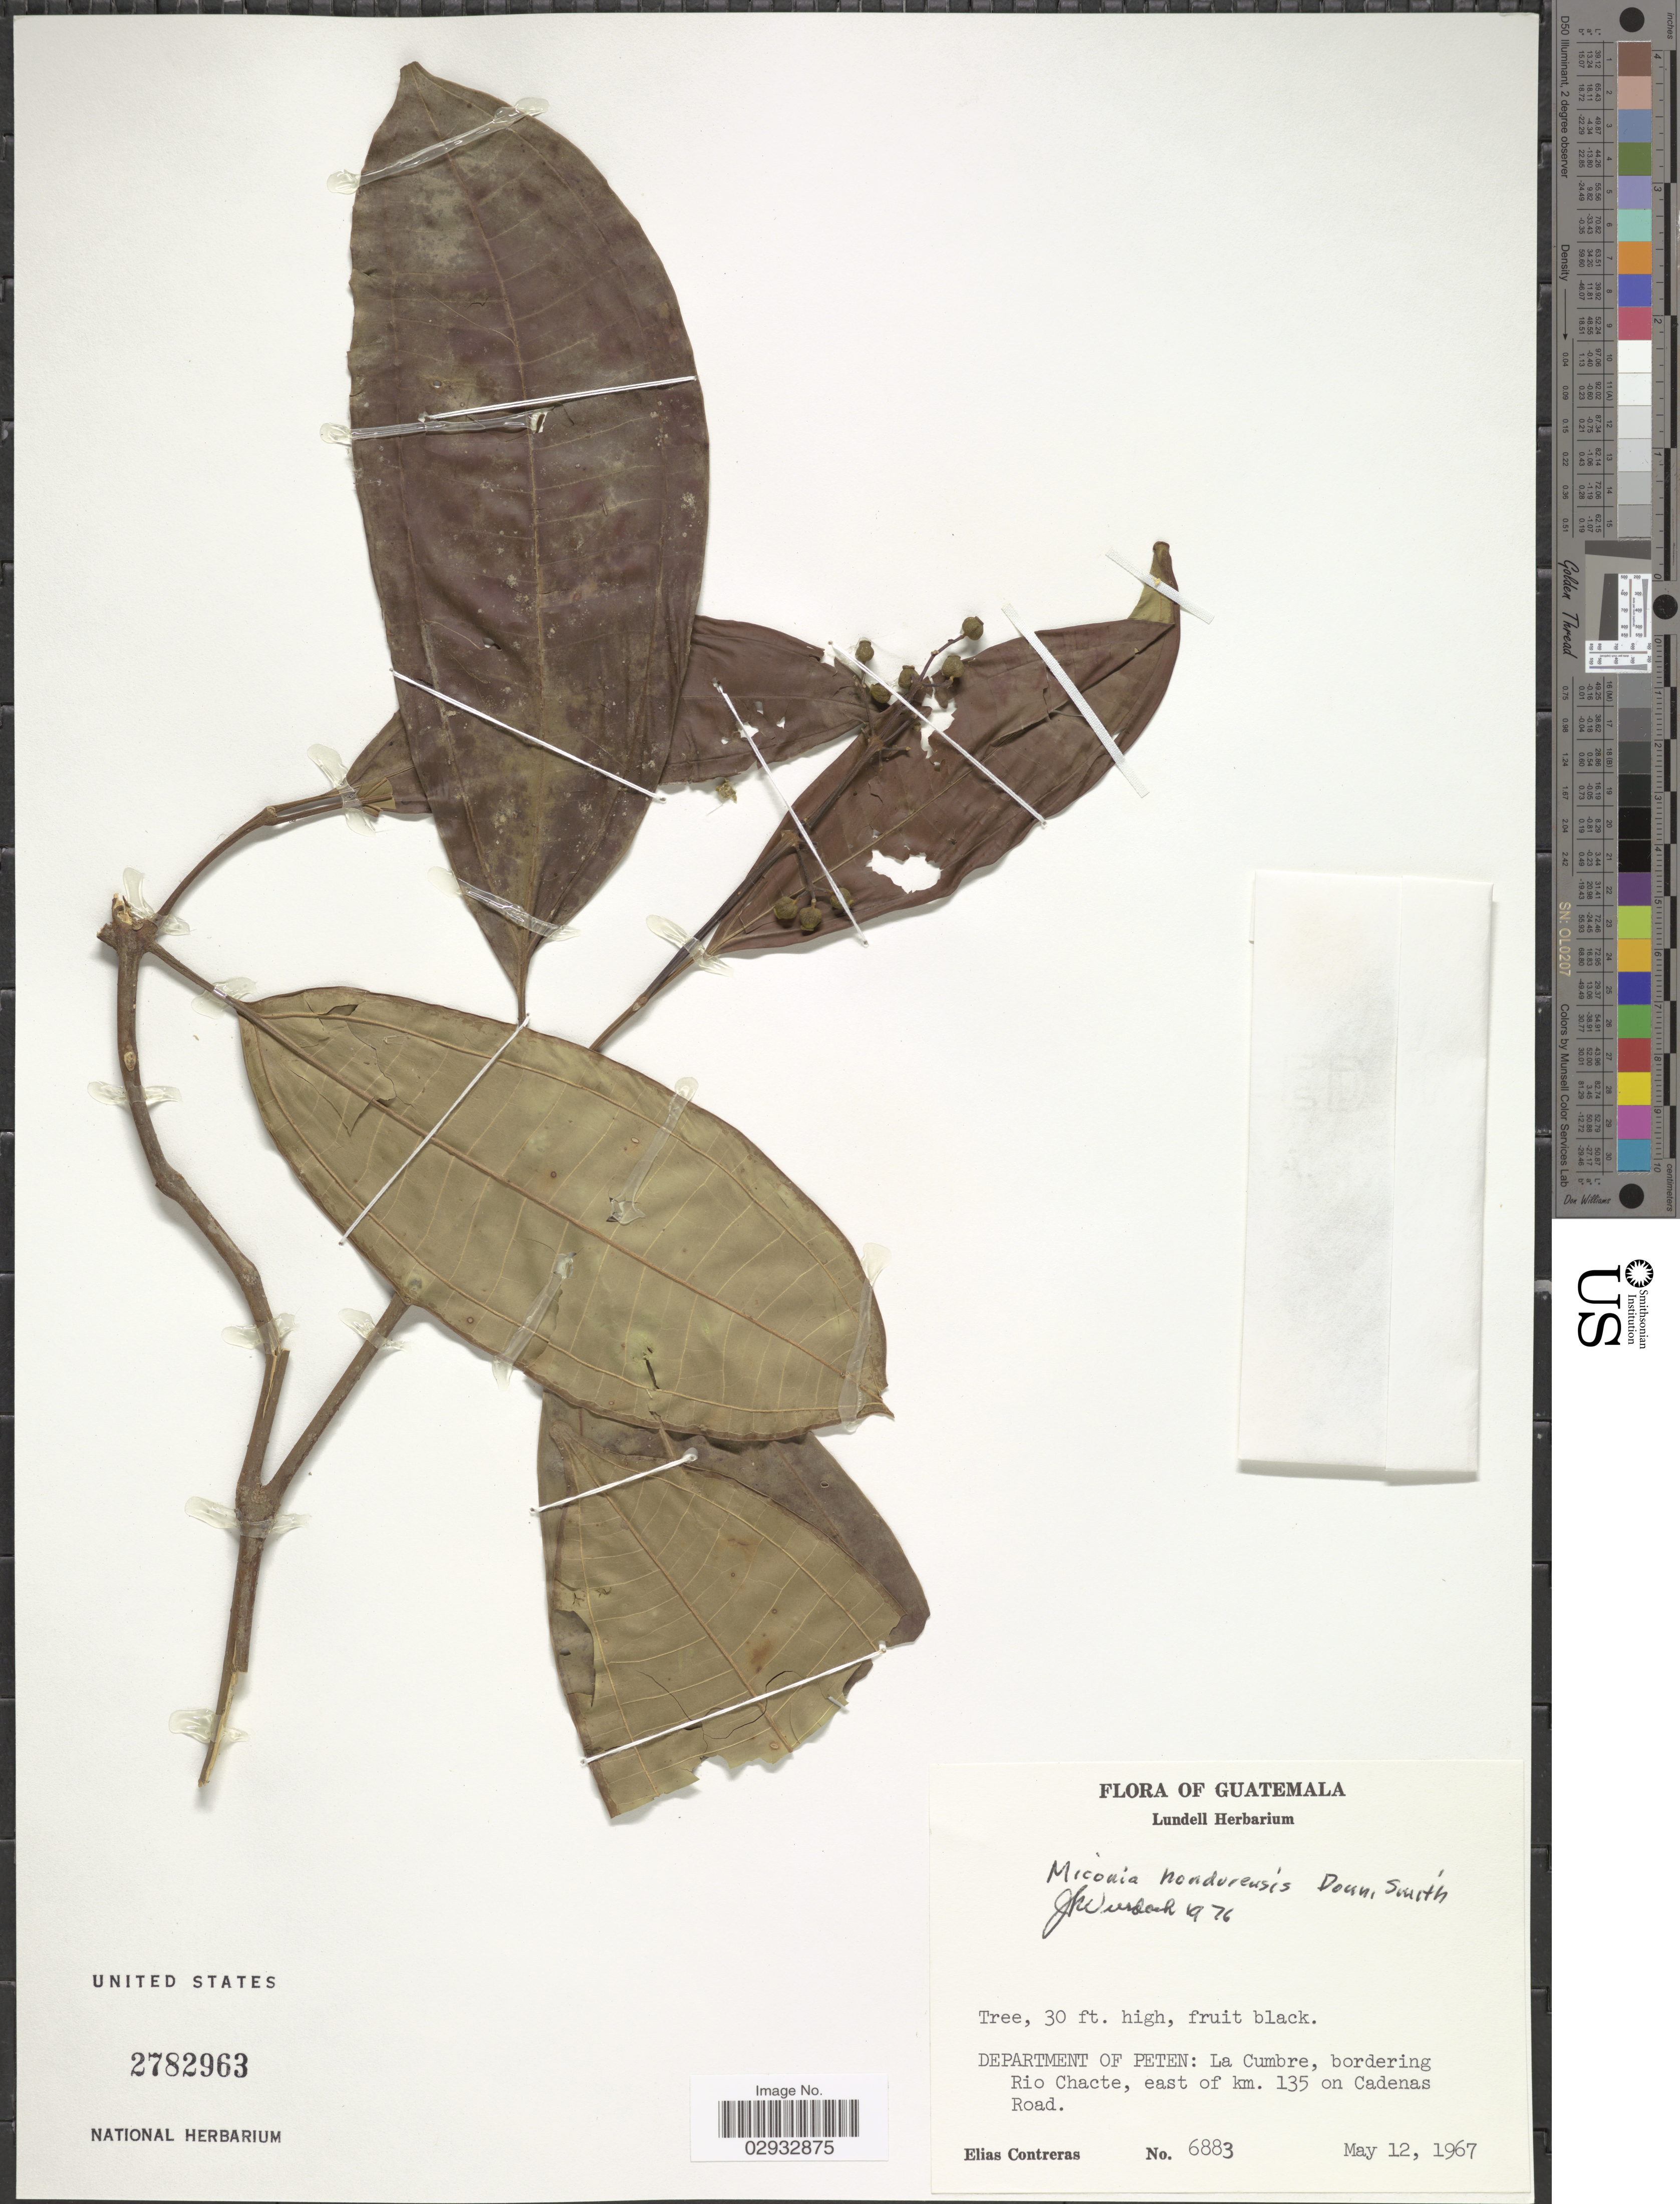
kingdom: Plantae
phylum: Tracheophyta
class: Magnoliopsida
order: Myrtales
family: Melastomataceae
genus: Miconia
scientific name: Miconia hondurensis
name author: Donn. Sm.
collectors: E. Contreras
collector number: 6883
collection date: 1967-05-12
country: Guatemala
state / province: El Petén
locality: Department of Peten: La Cumbre, bordering Rio Chacte, east of km. 135 on Cadenas Road.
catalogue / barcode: US 2782963